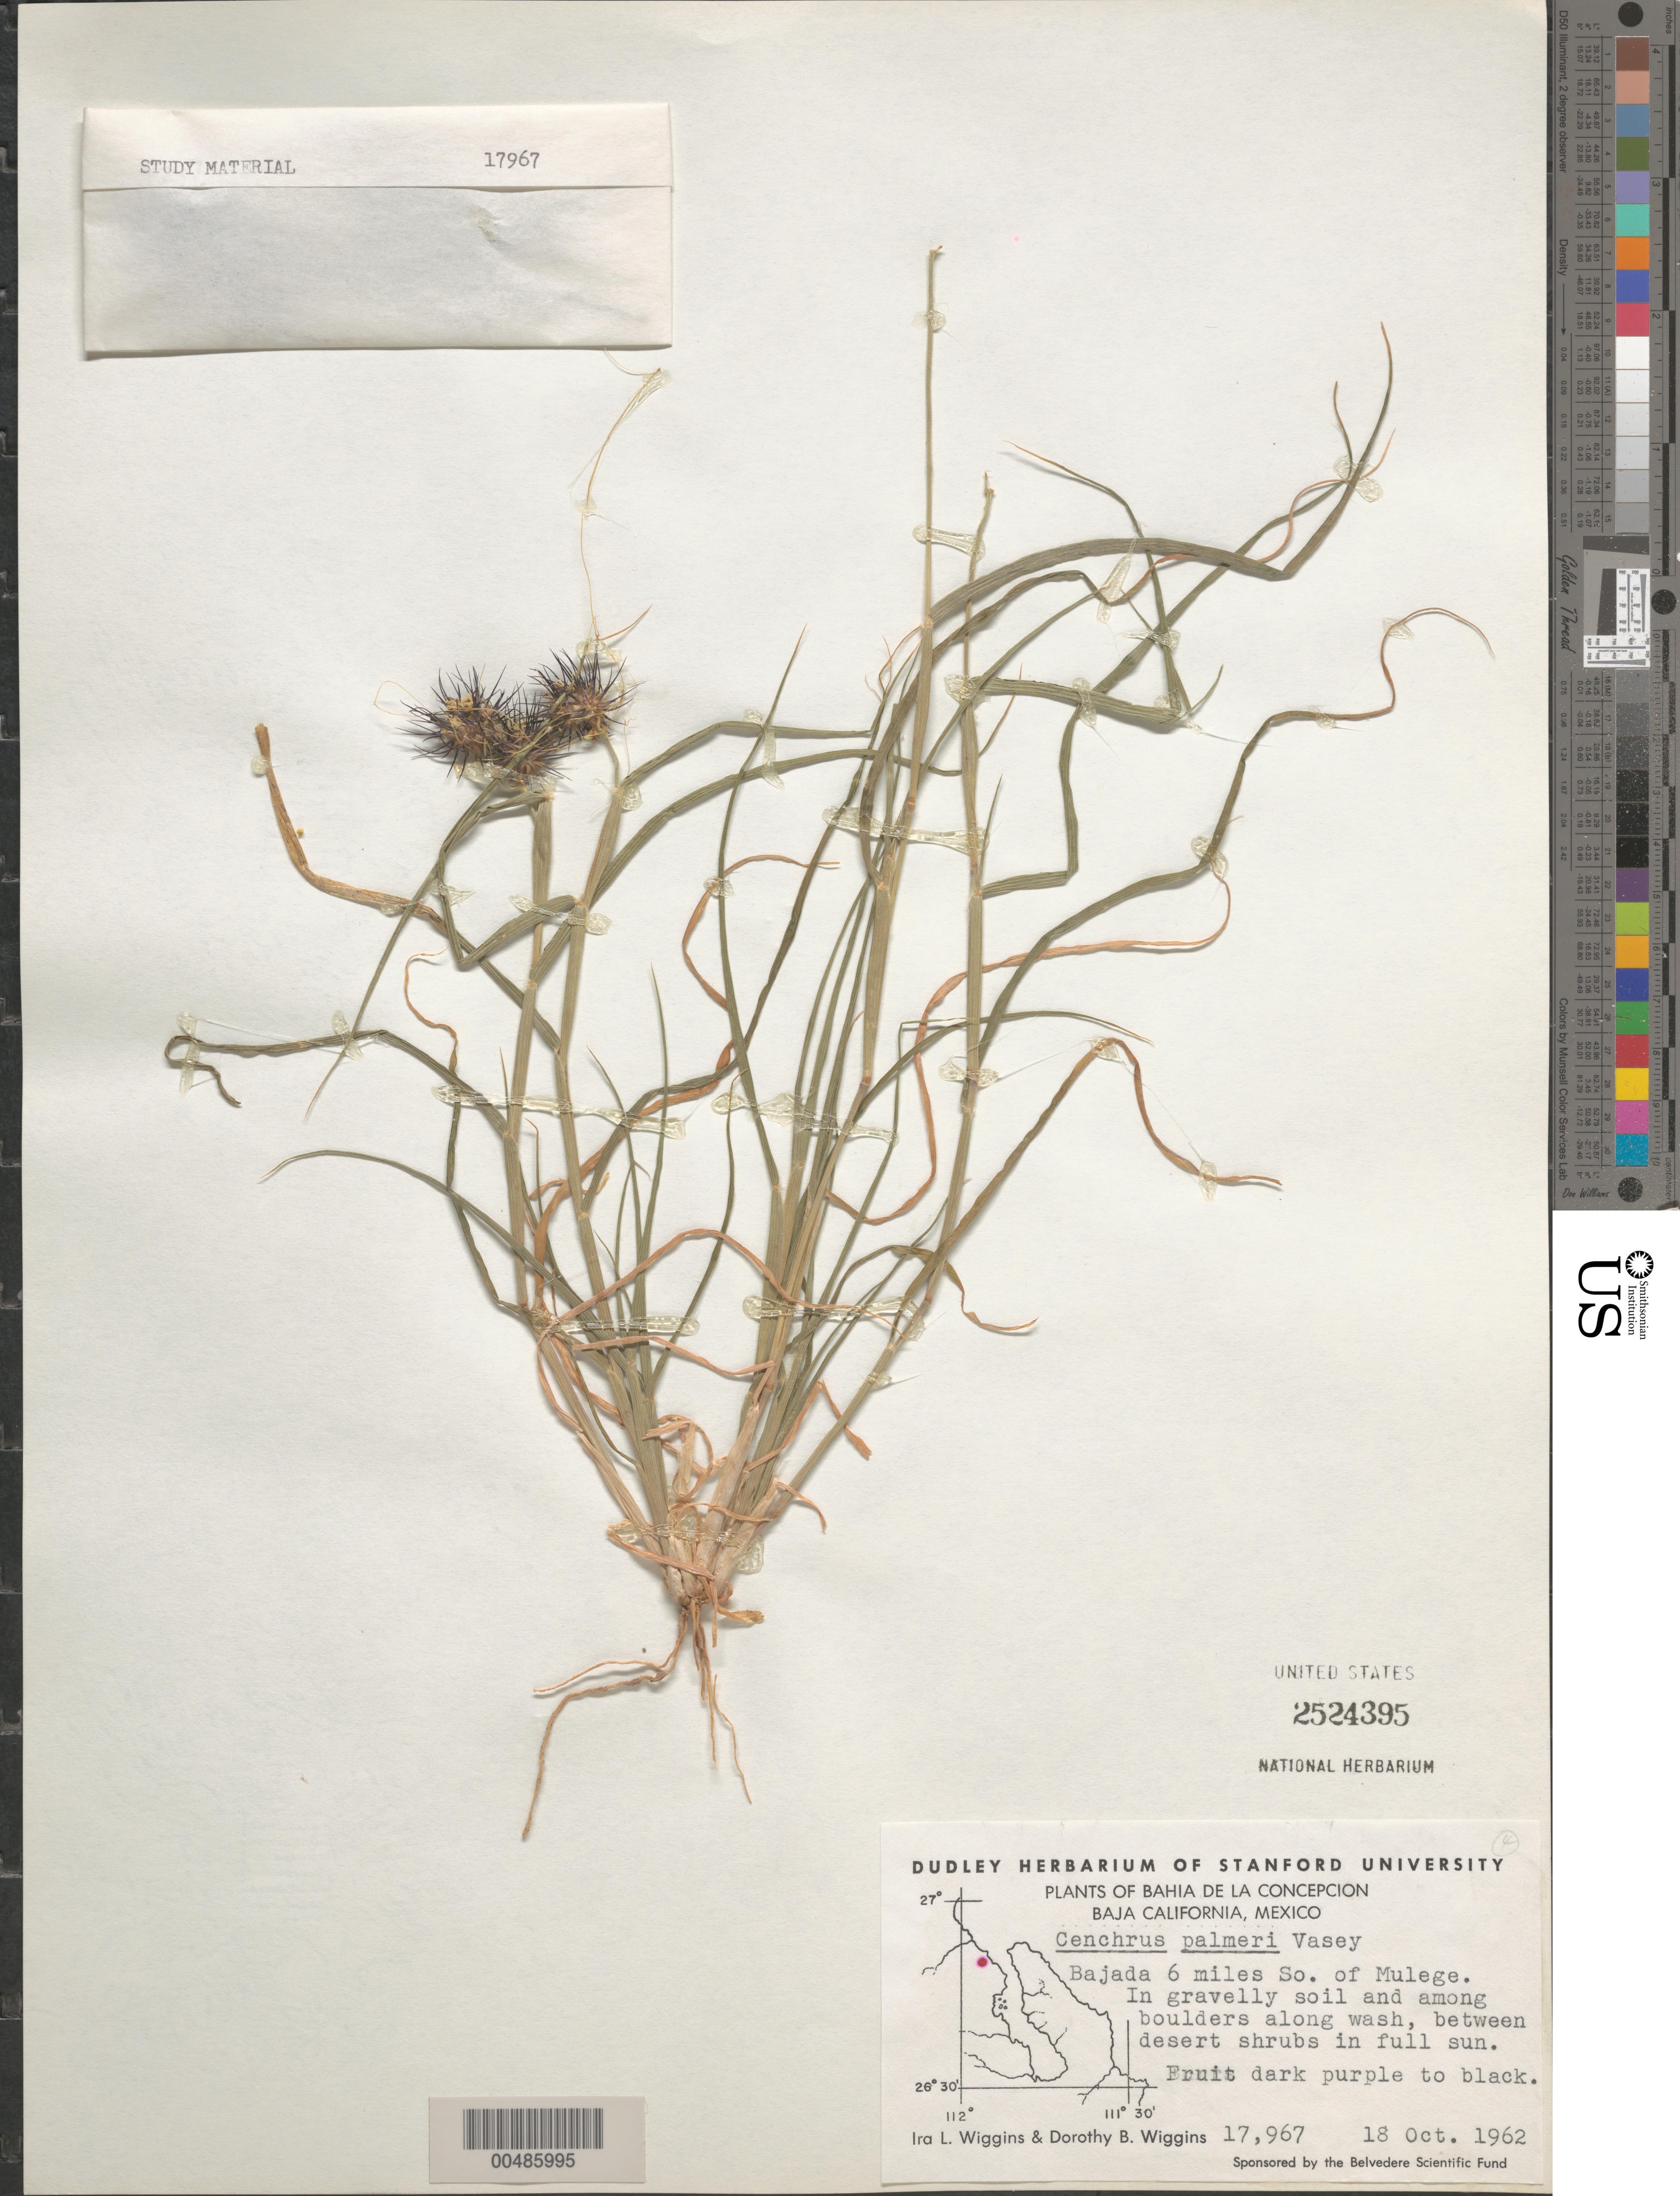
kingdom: Plantae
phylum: Tracheophyta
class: Liliopsida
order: Poales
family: Poaceae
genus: Cenchrus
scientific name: Cenchrus palmeri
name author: Vasey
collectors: I. L. Wiggins & D. B. Wiggins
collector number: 17967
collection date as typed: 18 Oct 1962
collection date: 1962-10-18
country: Mexico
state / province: Baja California Sur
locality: Bahia de la Concepcion, bajada 6 mi S of Mulege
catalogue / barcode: US 2524395